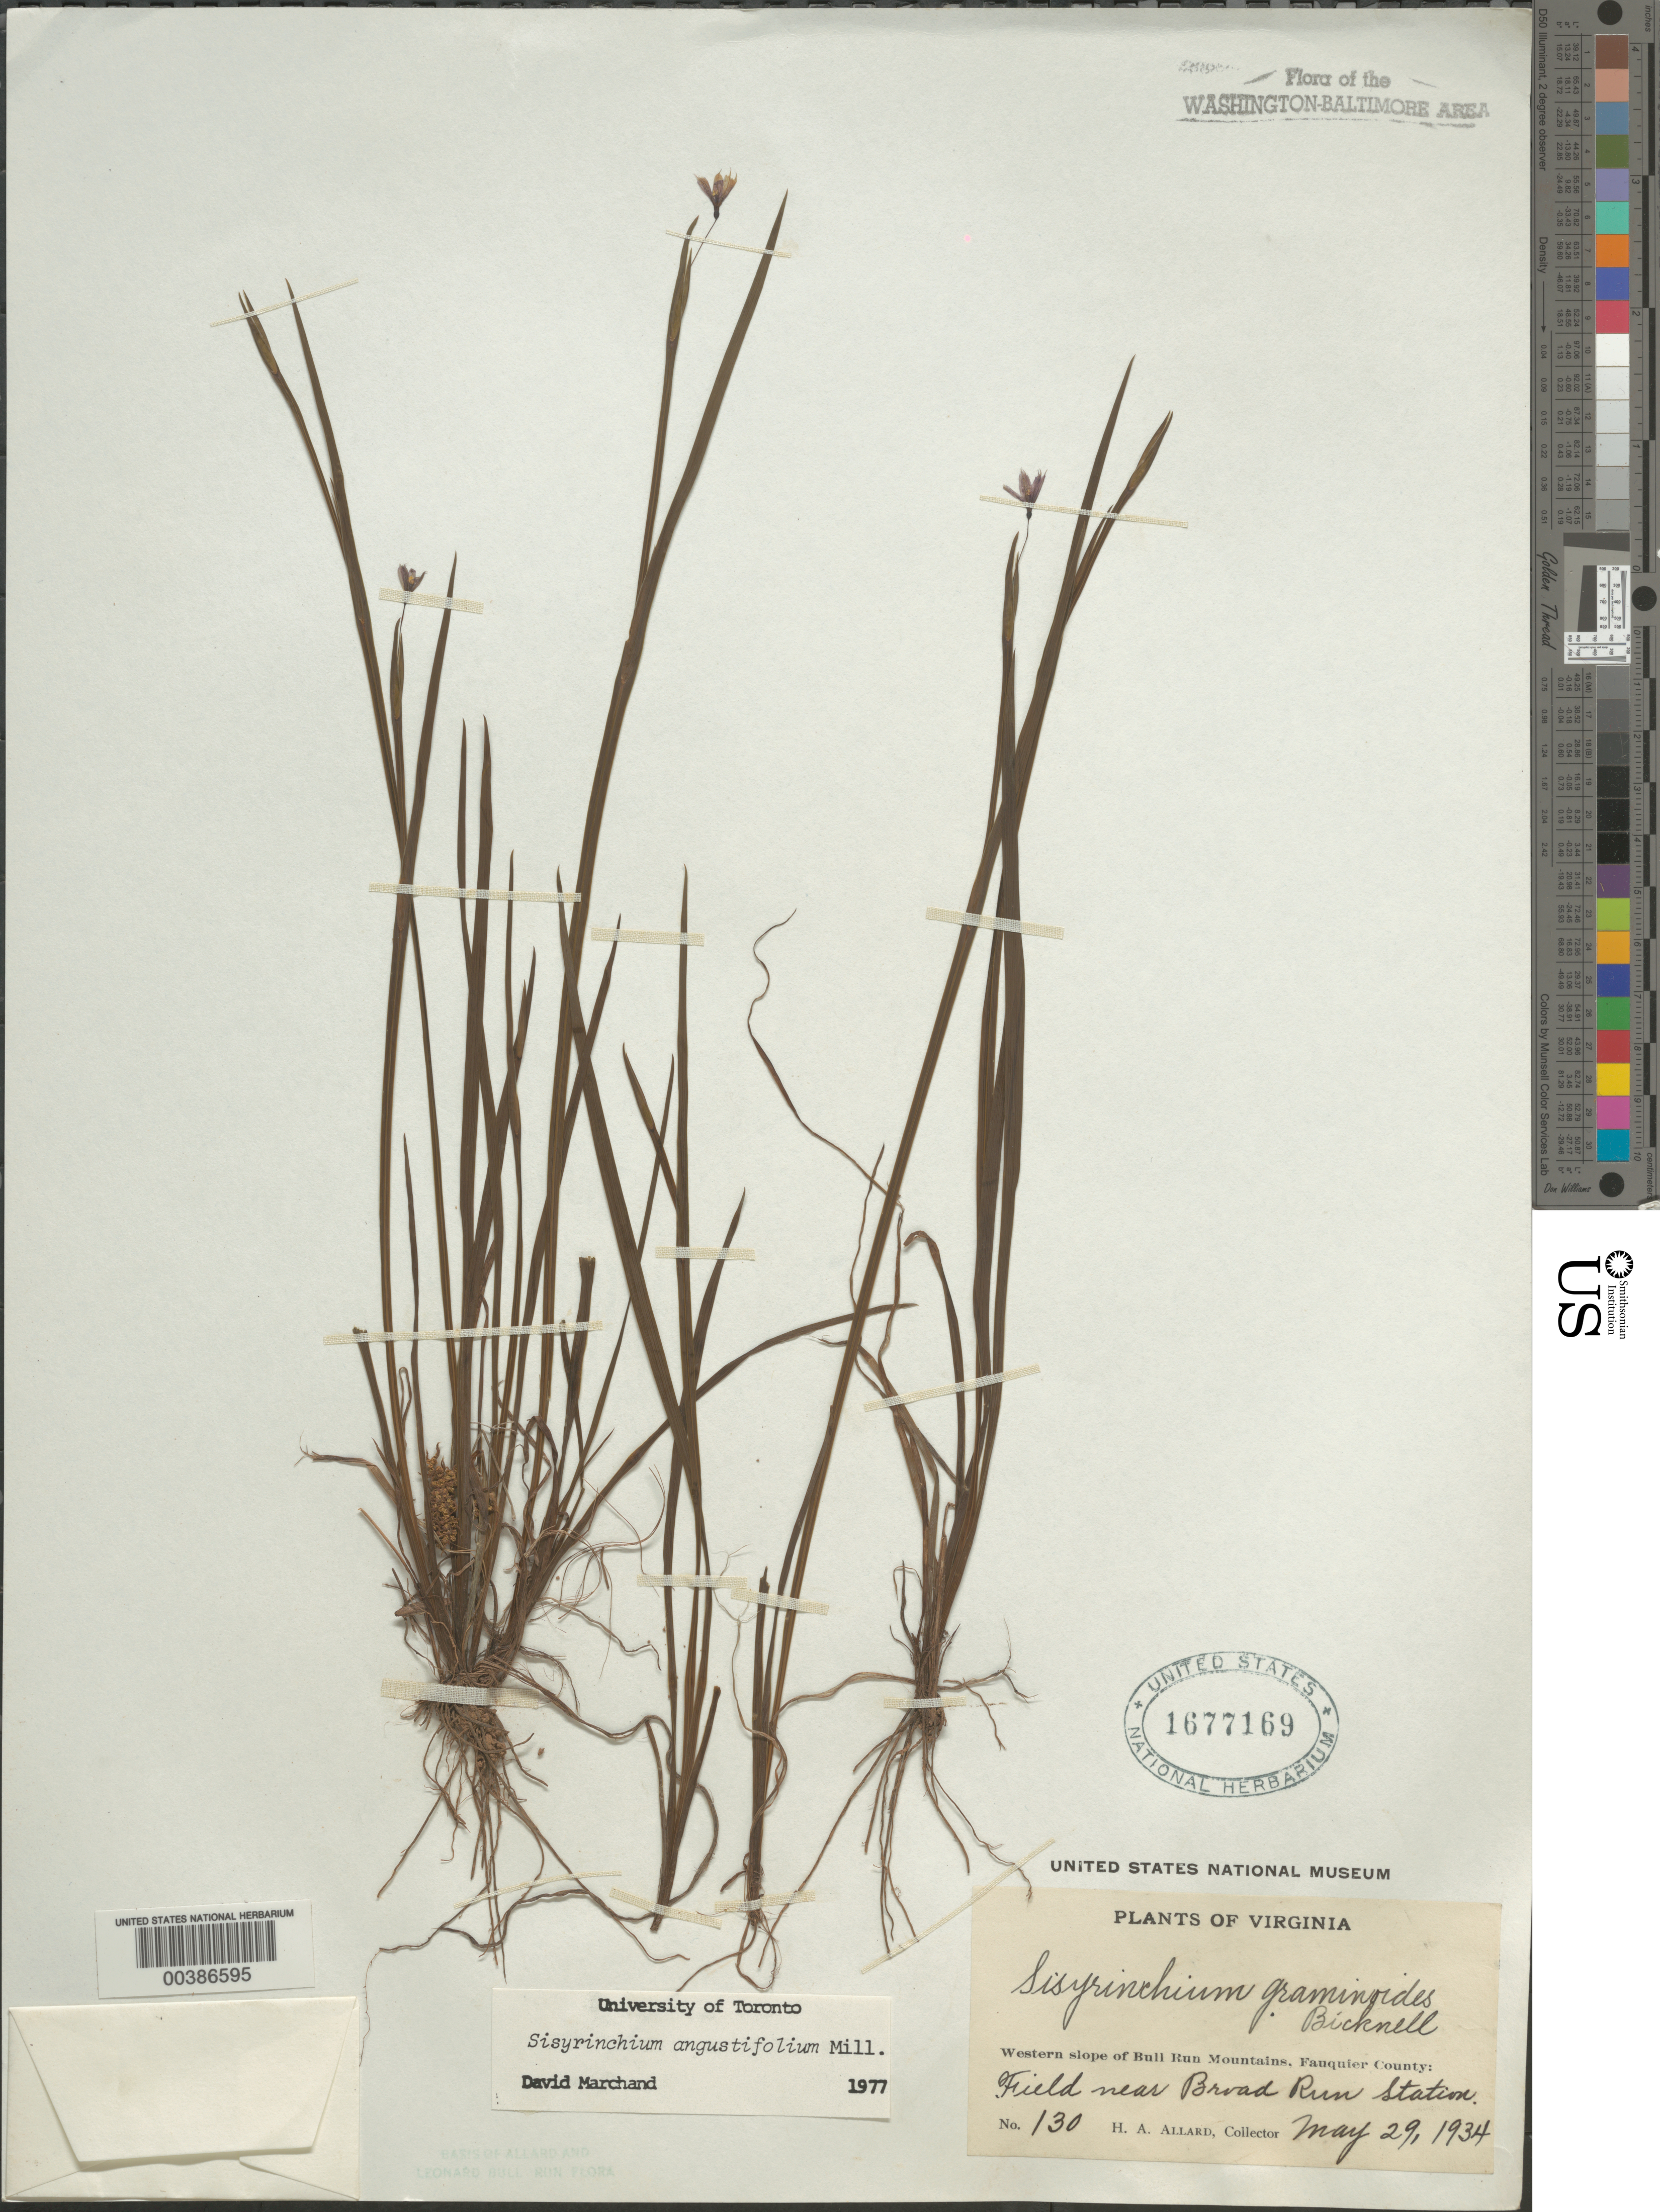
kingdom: Plantae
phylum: Tracheophyta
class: Liliopsida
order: Asparagales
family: Iridaceae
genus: Sisyrinchium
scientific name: Sisyrinchium angustifolium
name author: Mill.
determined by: Marchand, D.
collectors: H. A. Allard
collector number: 130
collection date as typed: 29 May 1934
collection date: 1934-05-29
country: United States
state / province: Virginia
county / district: Fauquier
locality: Broad Run Station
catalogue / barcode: US 1677169